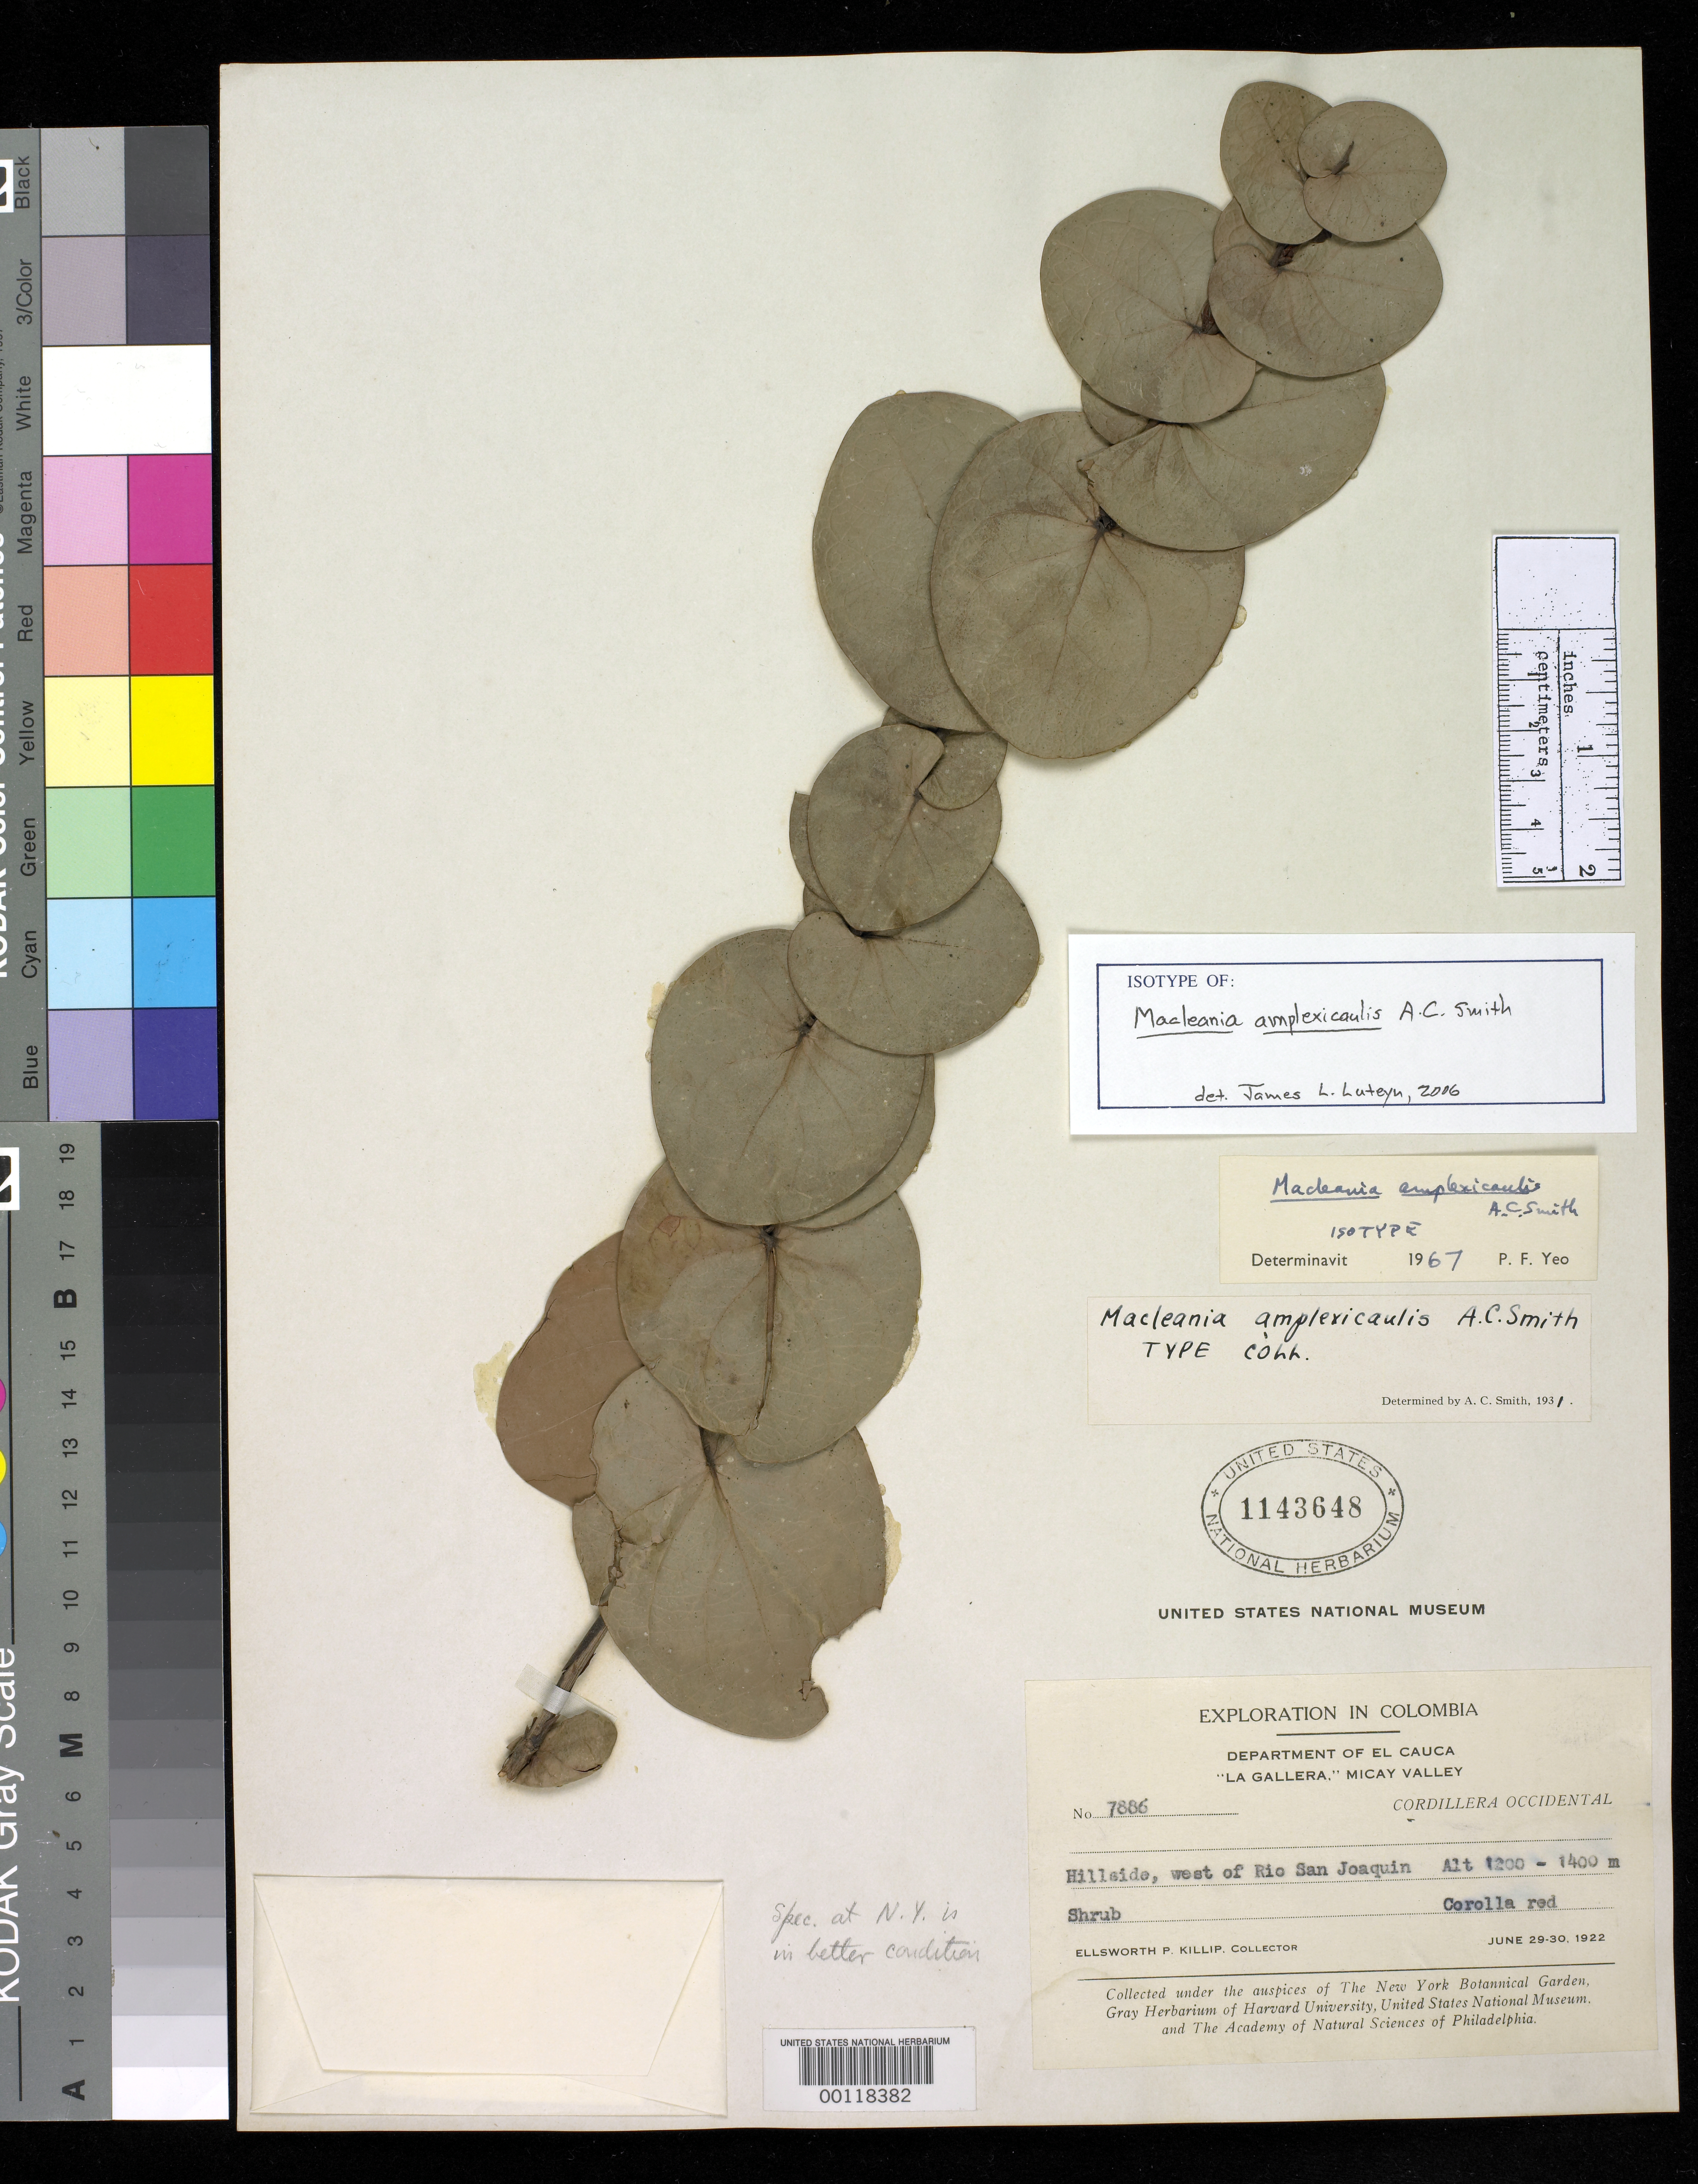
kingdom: Plantae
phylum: Tracheophyta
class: Magnoliopsida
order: Ericales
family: Ericaceae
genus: Macleania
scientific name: Macleania amplexicaulis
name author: A.C. Sm.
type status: Isotype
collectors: E. P. Killip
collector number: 7886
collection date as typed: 29 Jun 1922 to 30 Jun 1922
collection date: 1922-06-29/1922-06-30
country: Colombia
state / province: Cauca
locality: La Gallera, Micay Valley, west of Rio San Joaquin.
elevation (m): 1200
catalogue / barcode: US 1143648